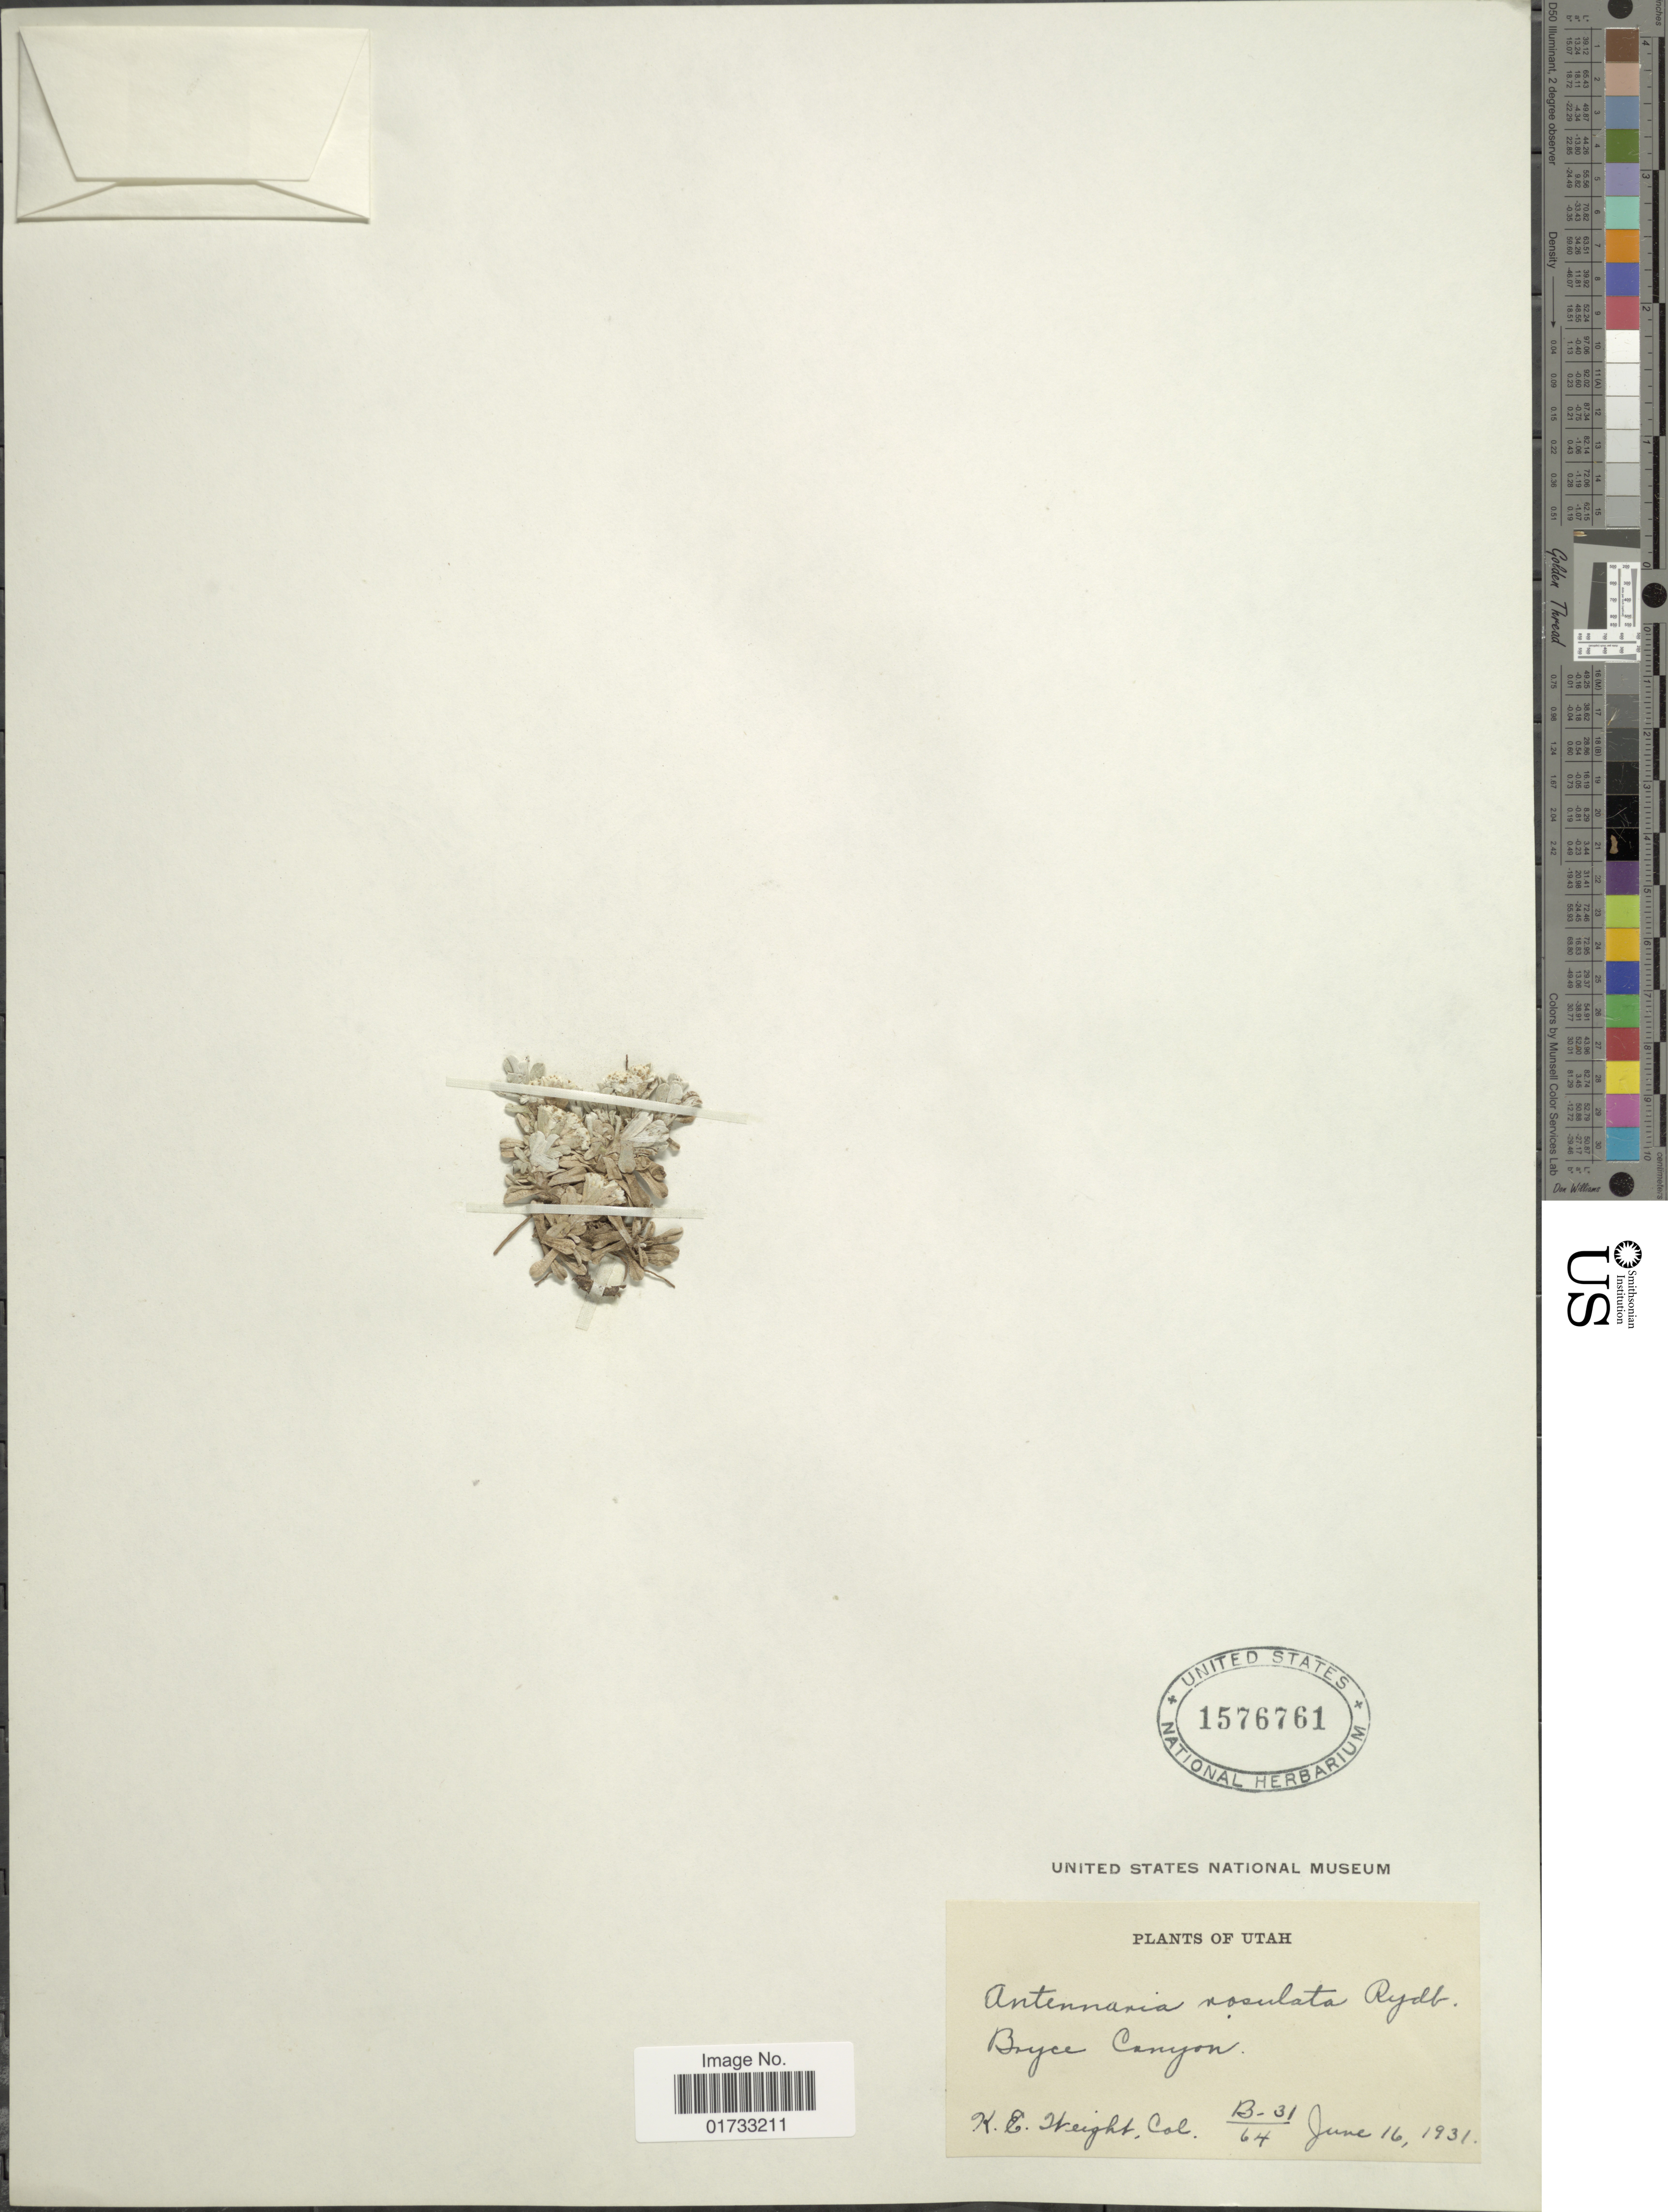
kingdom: Plantae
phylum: Tracheophyta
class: Magnoliopsida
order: Asterales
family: Asteraceae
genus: Antennaria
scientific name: Antennaria rosulata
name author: Rydb.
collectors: K. Weight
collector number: B-31/61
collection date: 1931-06-16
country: United States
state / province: Utah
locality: Bryce Canyon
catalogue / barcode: US 1576761